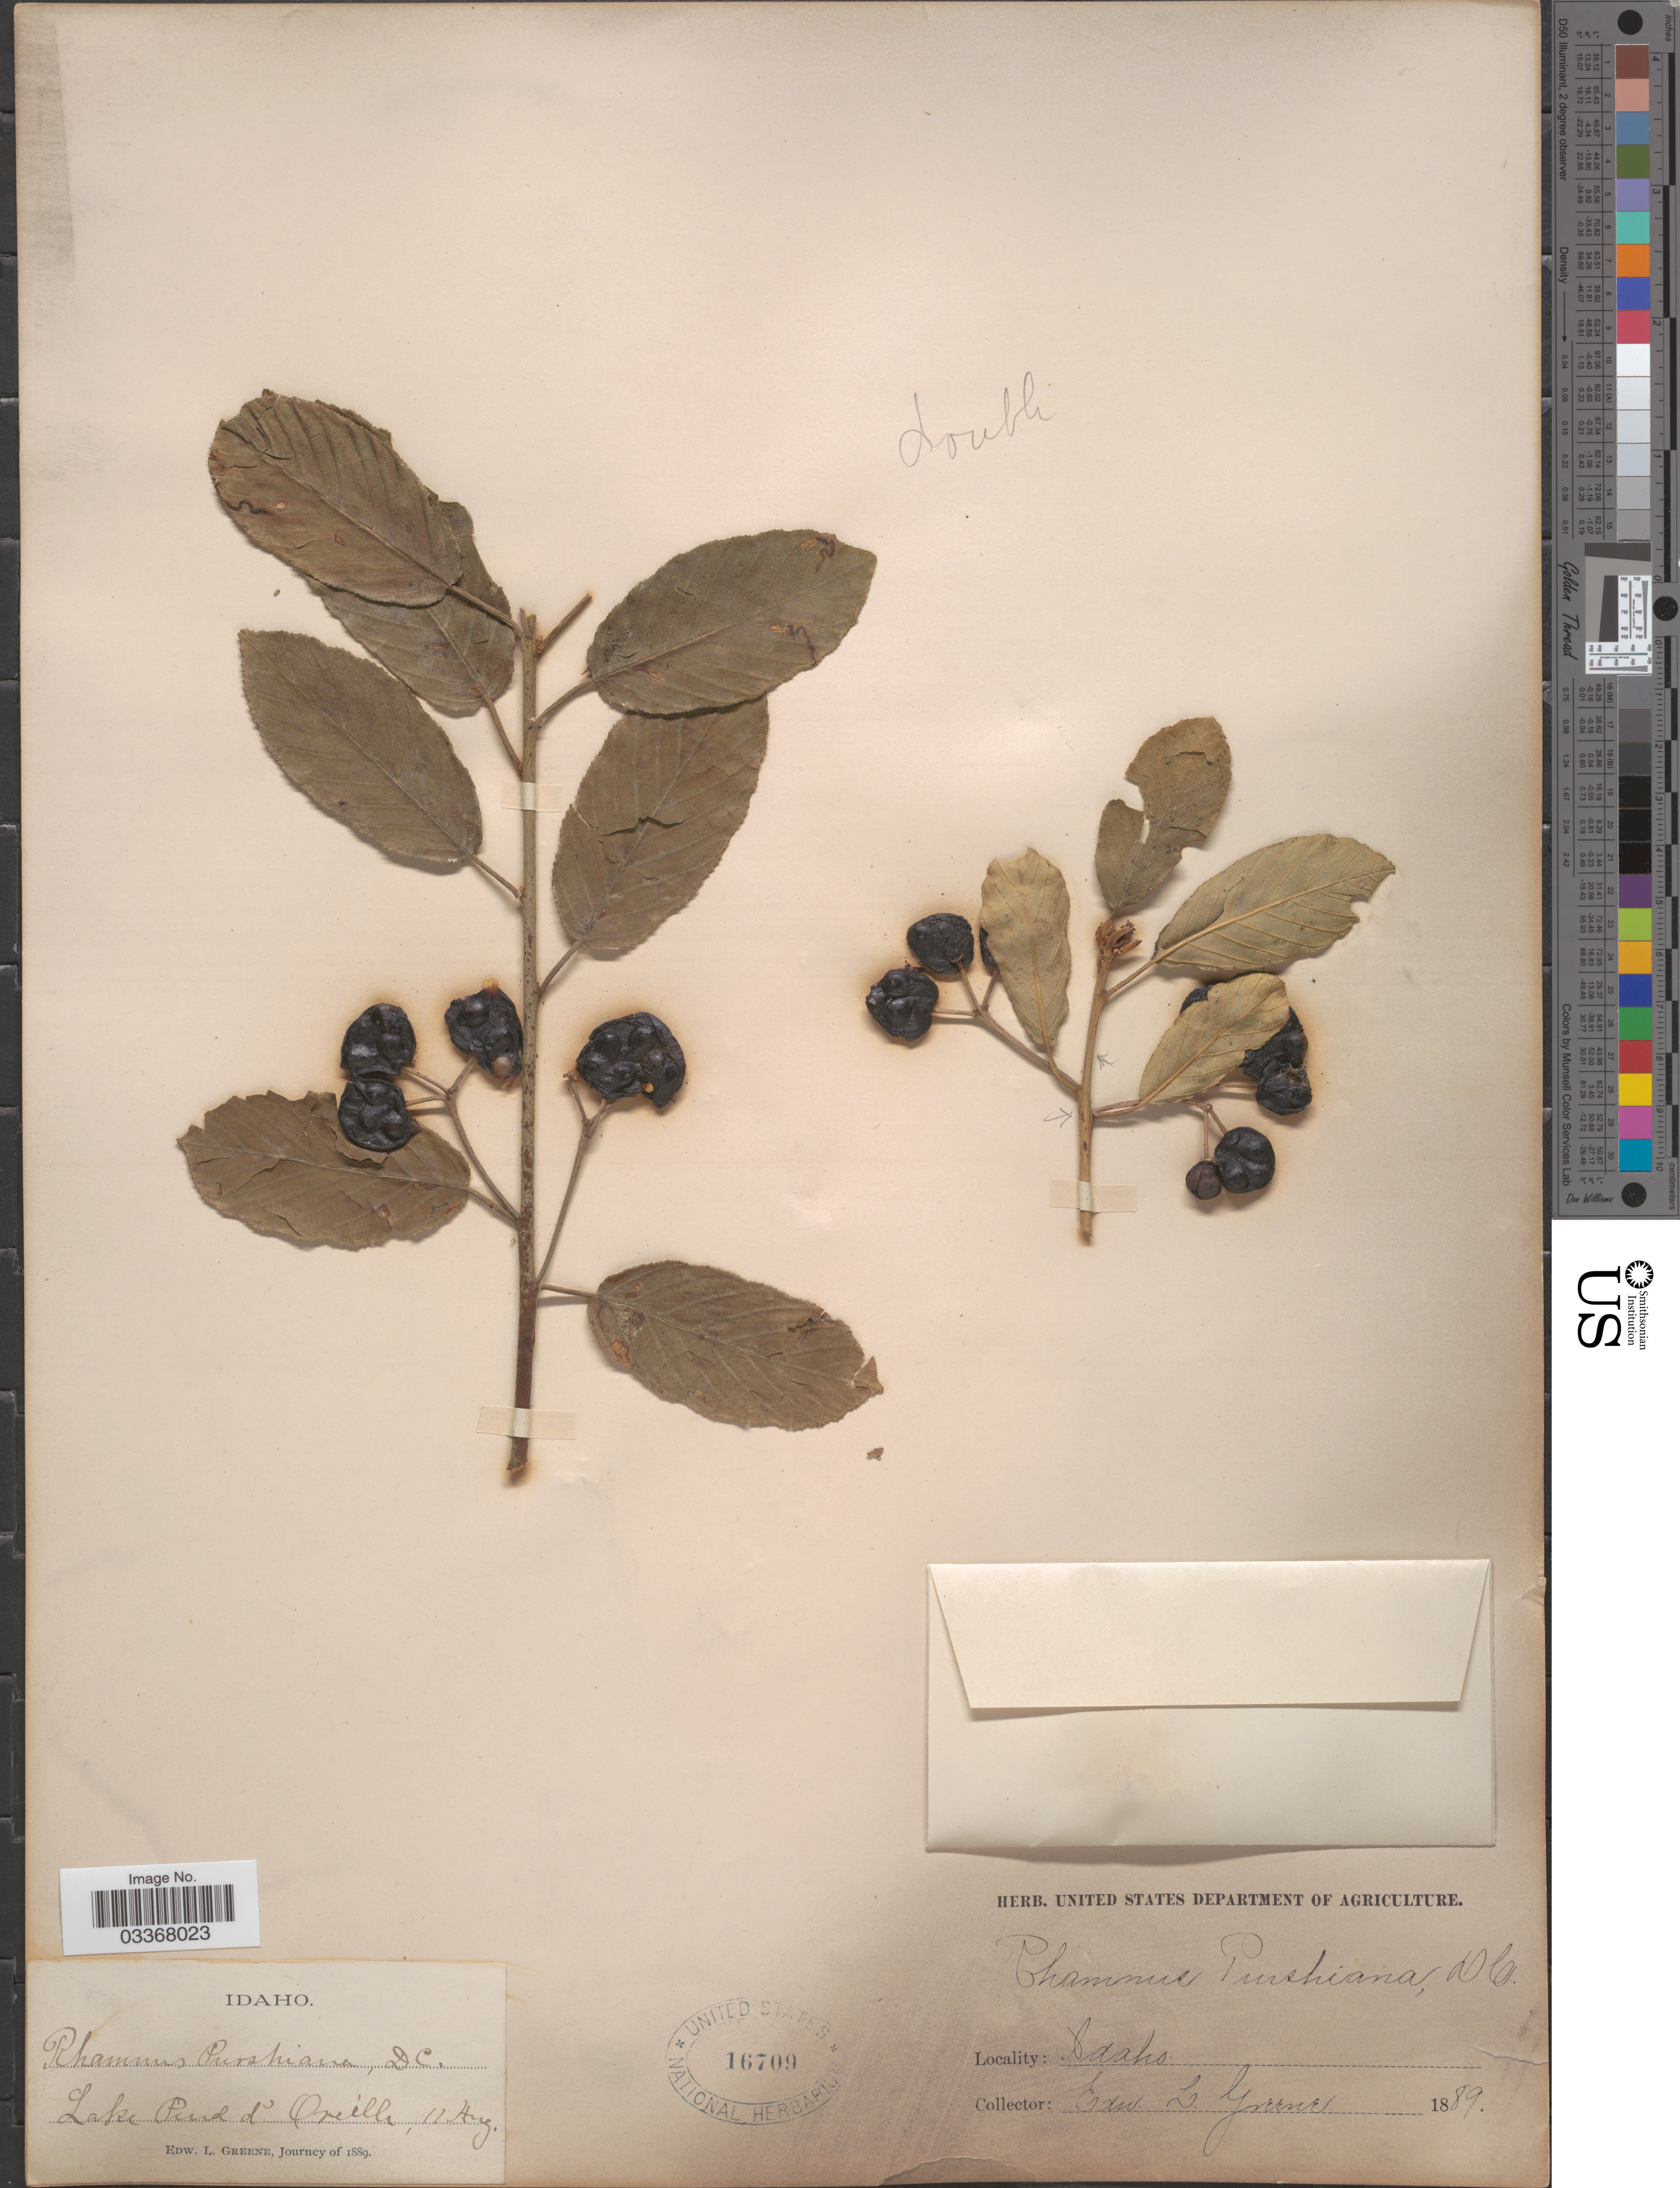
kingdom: Plantae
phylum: Tracheophyta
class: Magnoliopsida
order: Rosales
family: Rhamnaceae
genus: Frangula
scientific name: Frangula purshiana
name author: (DC.) A. Gray ex J.G. Cooper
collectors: E. L. Greene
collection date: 1889-08-11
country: United States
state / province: Idaho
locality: Lake Pend d'Oreille.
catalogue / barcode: US 16709